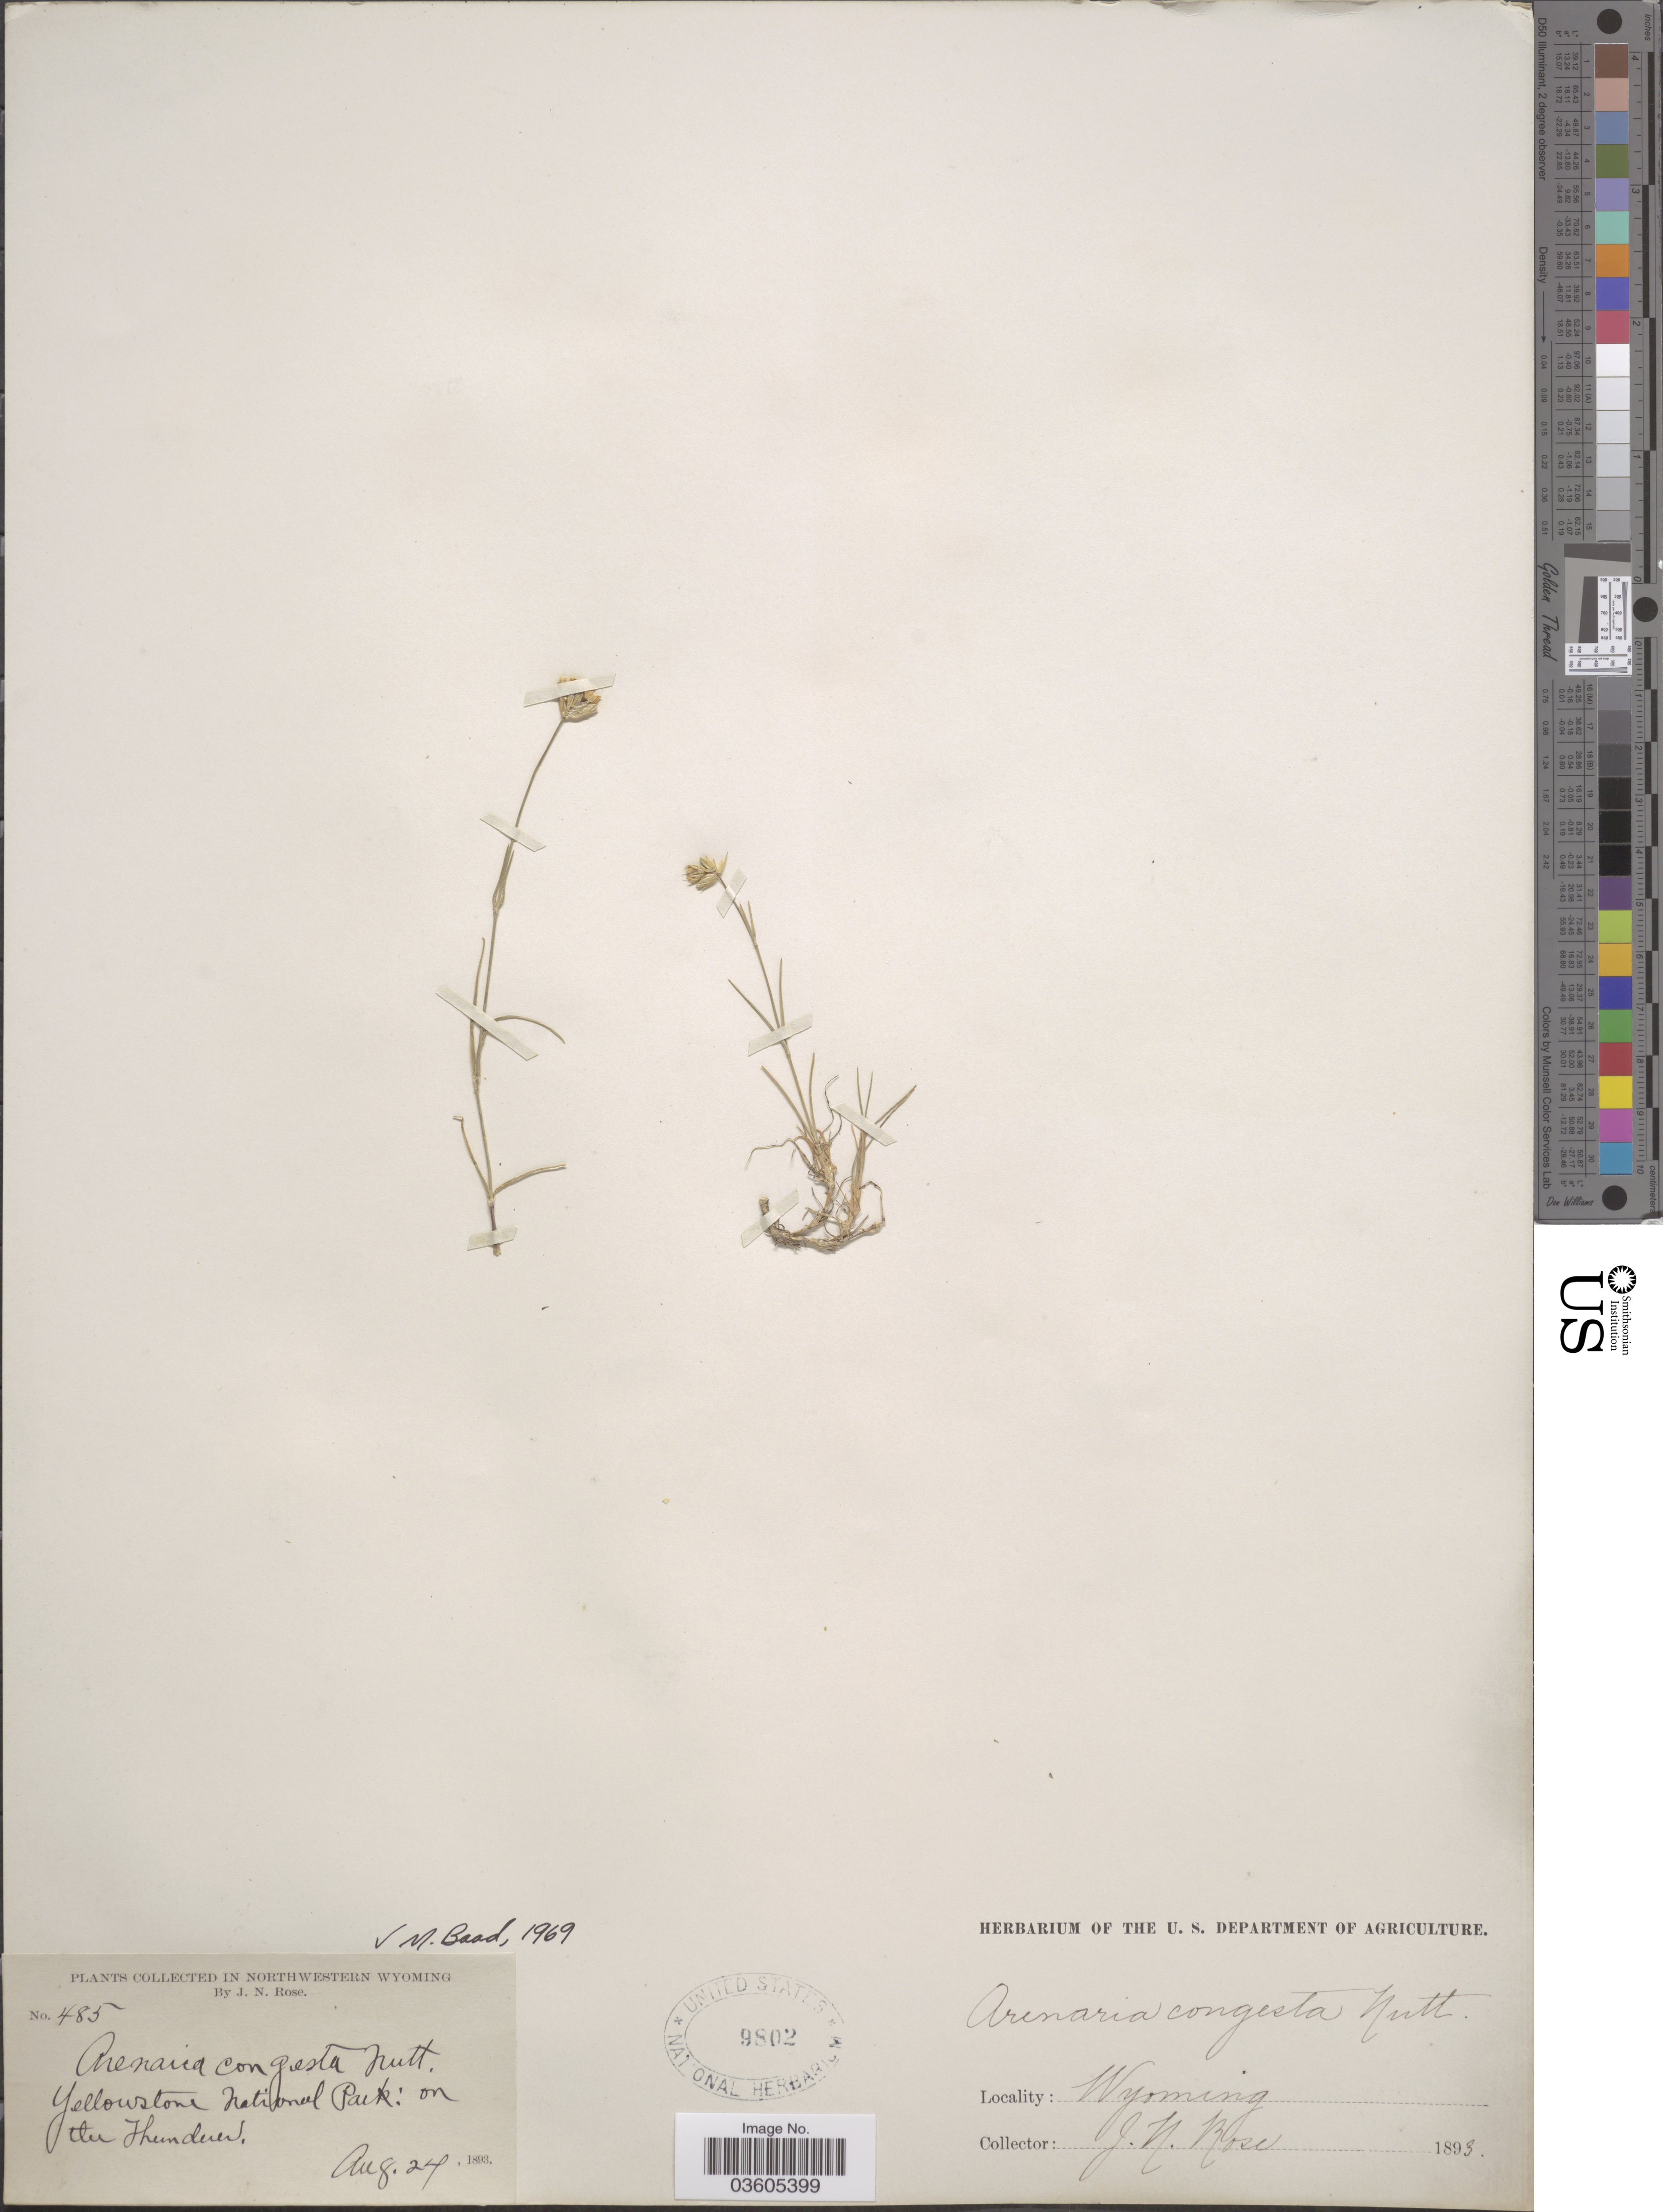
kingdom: Plantae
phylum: Tracheophyta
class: Magnoliopsida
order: Caryophyllales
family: Caryophyllaceae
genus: Eremogone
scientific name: Eremogone congesta var. congesta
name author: (Nutt.) Ikonn.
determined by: Strong, Mark T., (BOT), Smithsonian Institution - National Museum of Natural History (UNITED STATES)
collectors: J. N. Rose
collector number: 485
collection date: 1893-08-24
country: United States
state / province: Wyoming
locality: Northwestern Wyoming. Yellowstone National Park: on the Thunderer.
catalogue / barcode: US 9802